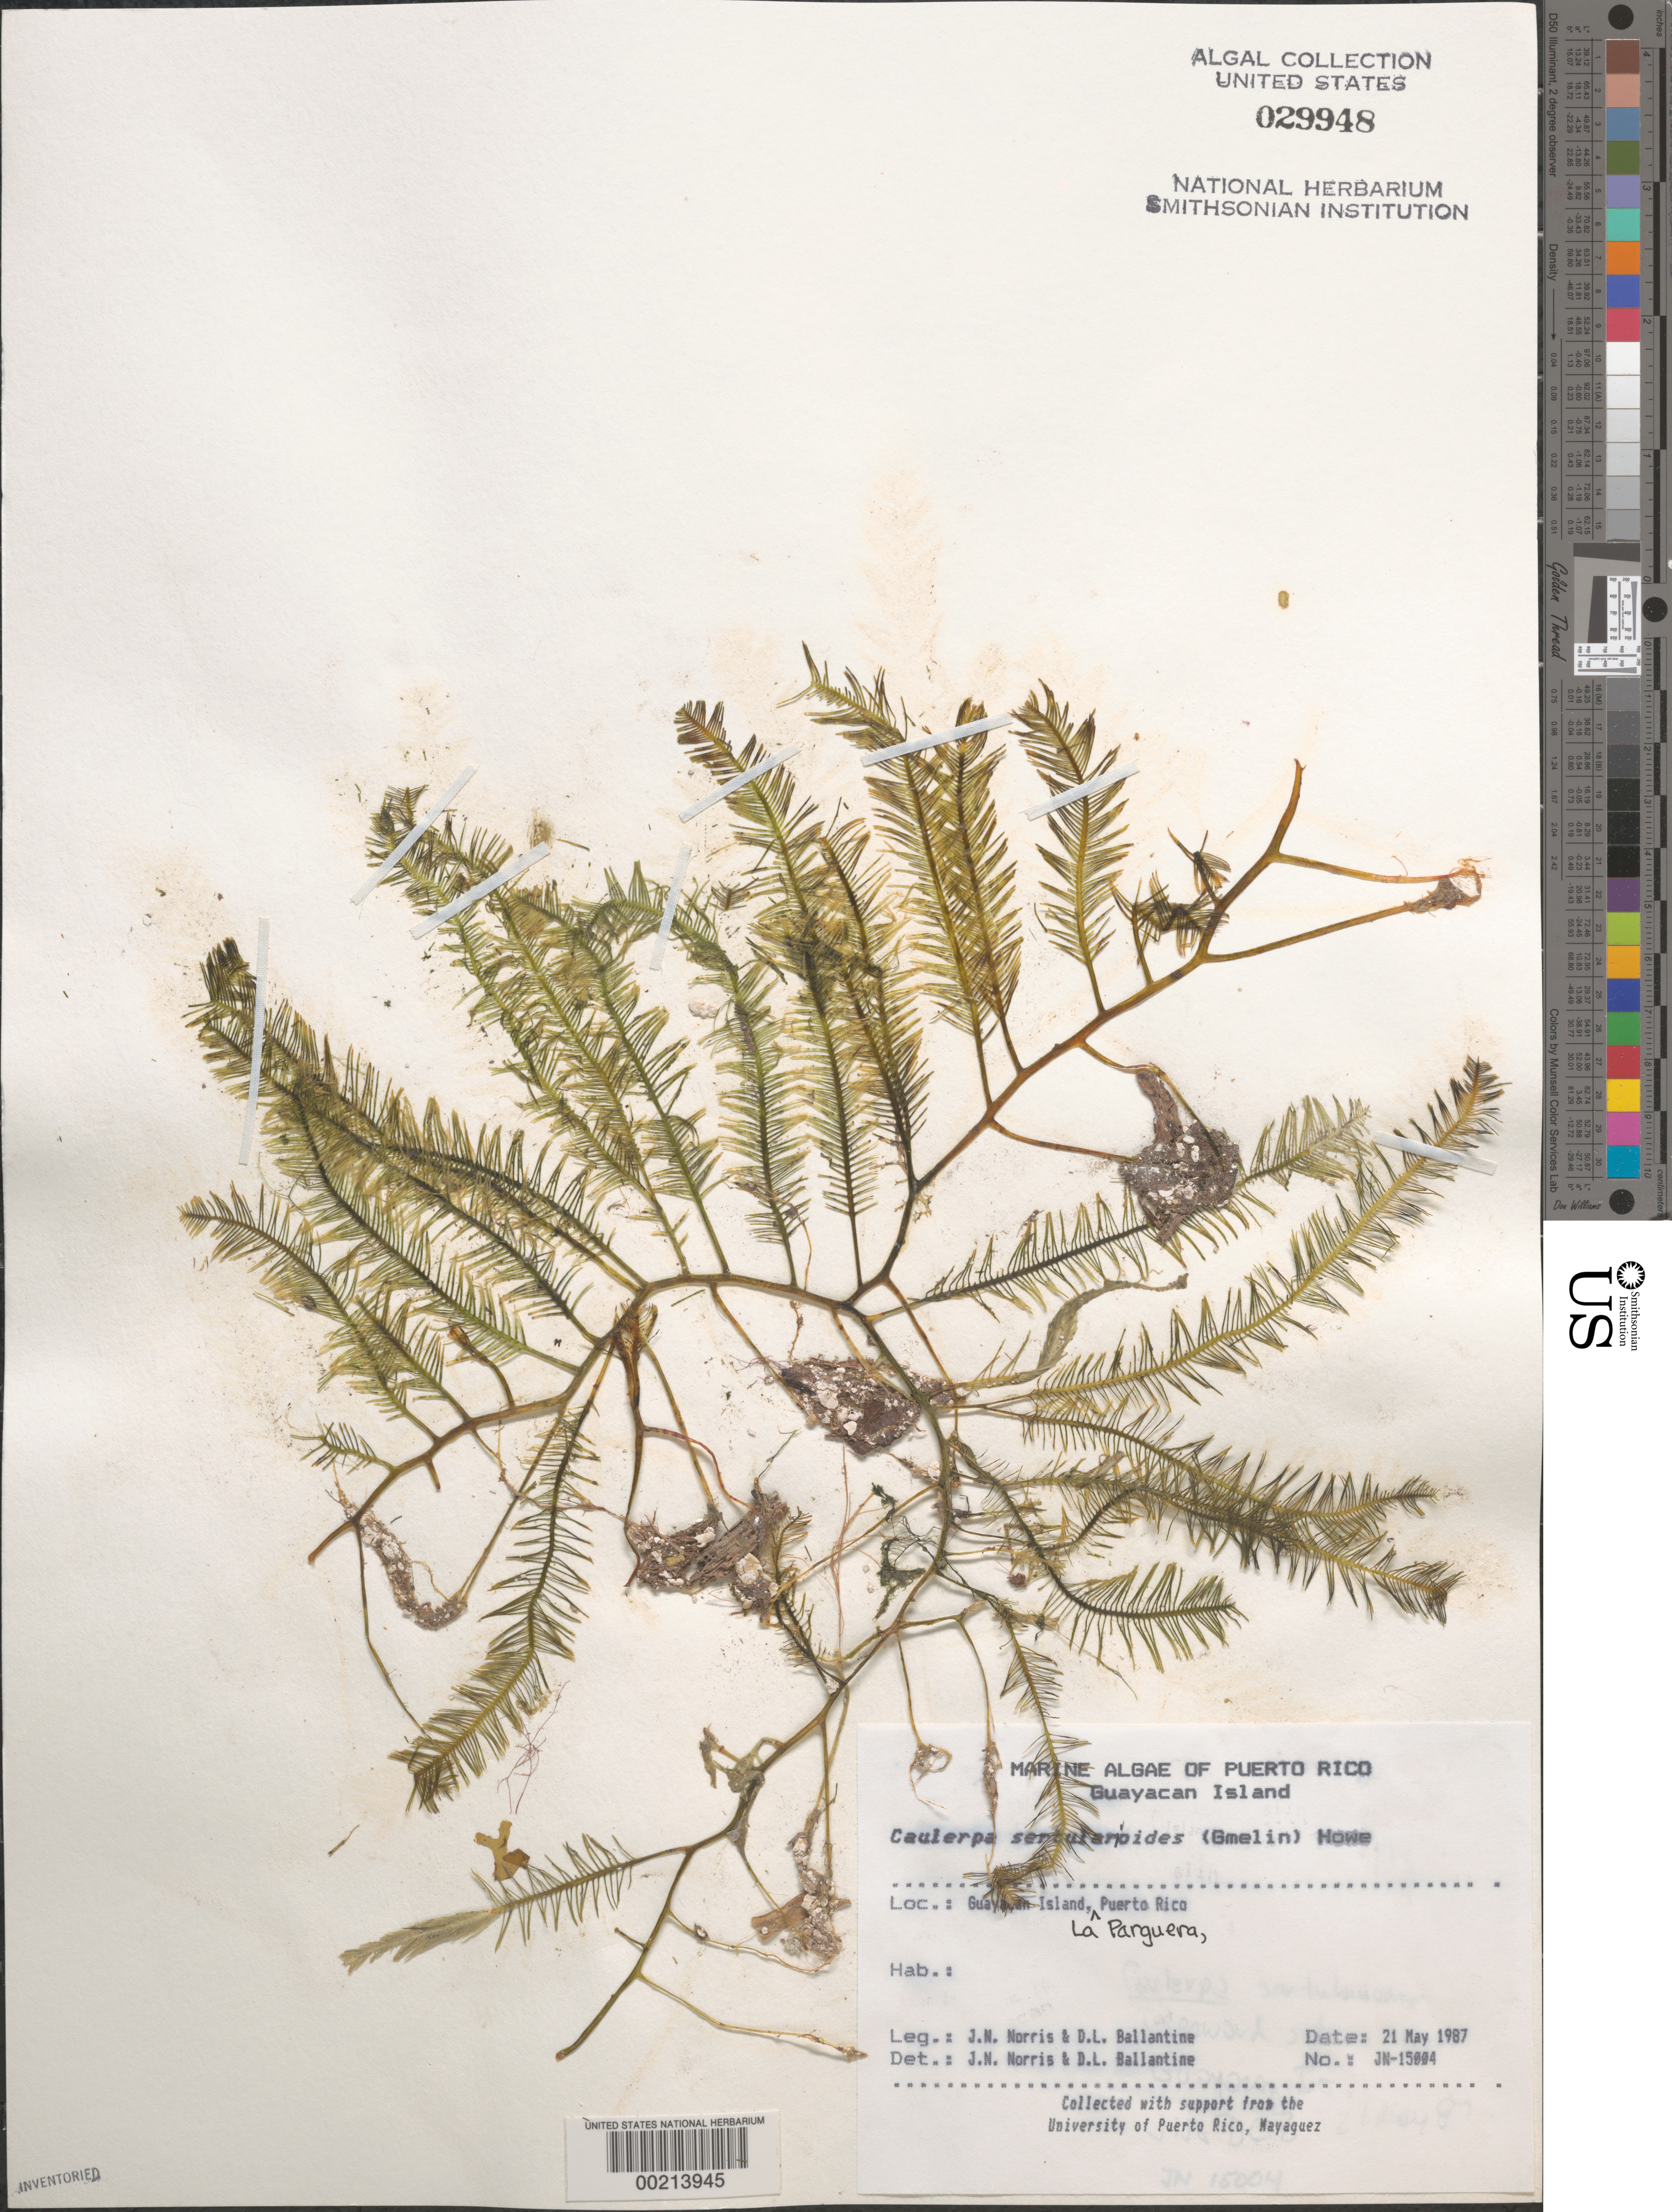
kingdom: Plantae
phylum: Chlorophyta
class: Ulvophyceae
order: Bryopsidales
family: Caulerpaceae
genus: Caulerpa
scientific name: Caulerpa sertularioides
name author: (S.G. Gmel.) M. Howe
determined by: Norris, J. N.; Ballantine, D. L.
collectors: J. N. Norris & D.L. Ballantine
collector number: JN-15004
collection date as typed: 21 May 1987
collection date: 1987-05-21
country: Puerto Rico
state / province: Lajas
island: Guayacan Island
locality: La Parguera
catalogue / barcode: US 29948